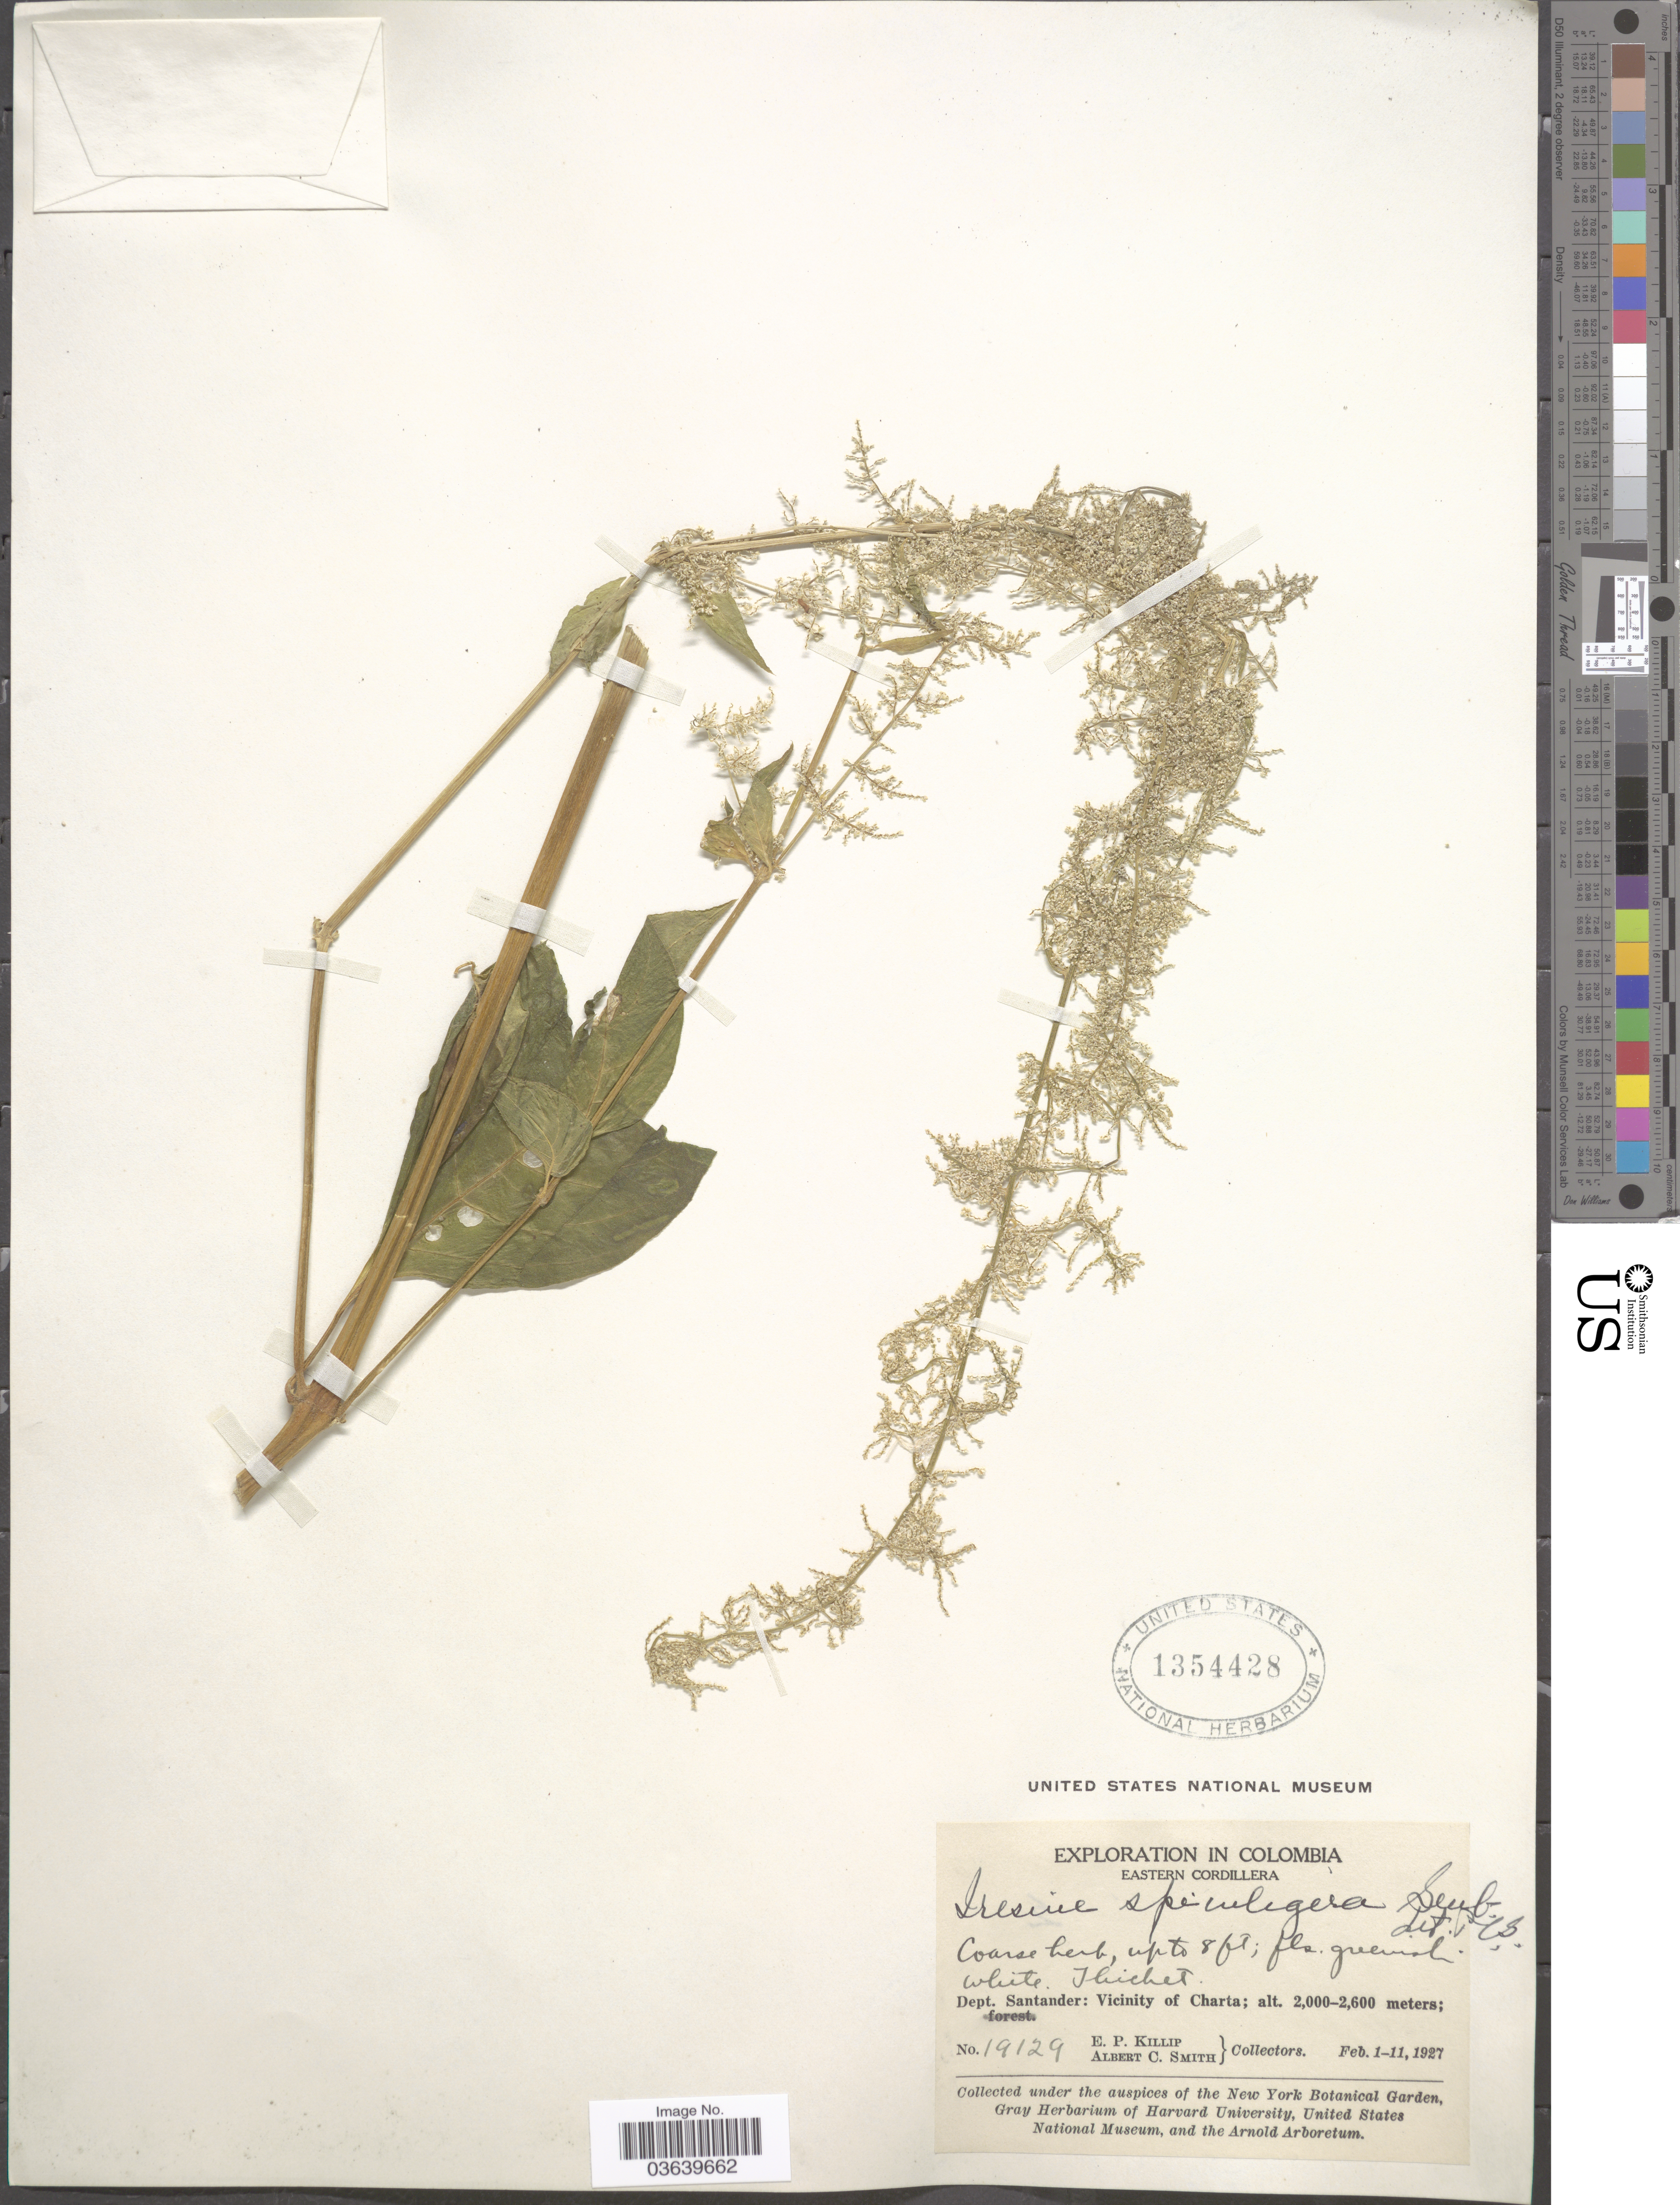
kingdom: Plantae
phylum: Tracheophyta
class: Magnoliopsida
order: Caryophyllales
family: Amaranthaceae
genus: Iresine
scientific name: Iresine spiculigera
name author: Seub.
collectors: E. P. Killip & A. C. Smith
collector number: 19129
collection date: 1927-02-01/1927-02-11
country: Colombia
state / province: Santander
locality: Eastern Cordillera. Dept. Santander: Vicinity of Charta.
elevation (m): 2000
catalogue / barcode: US 1354428